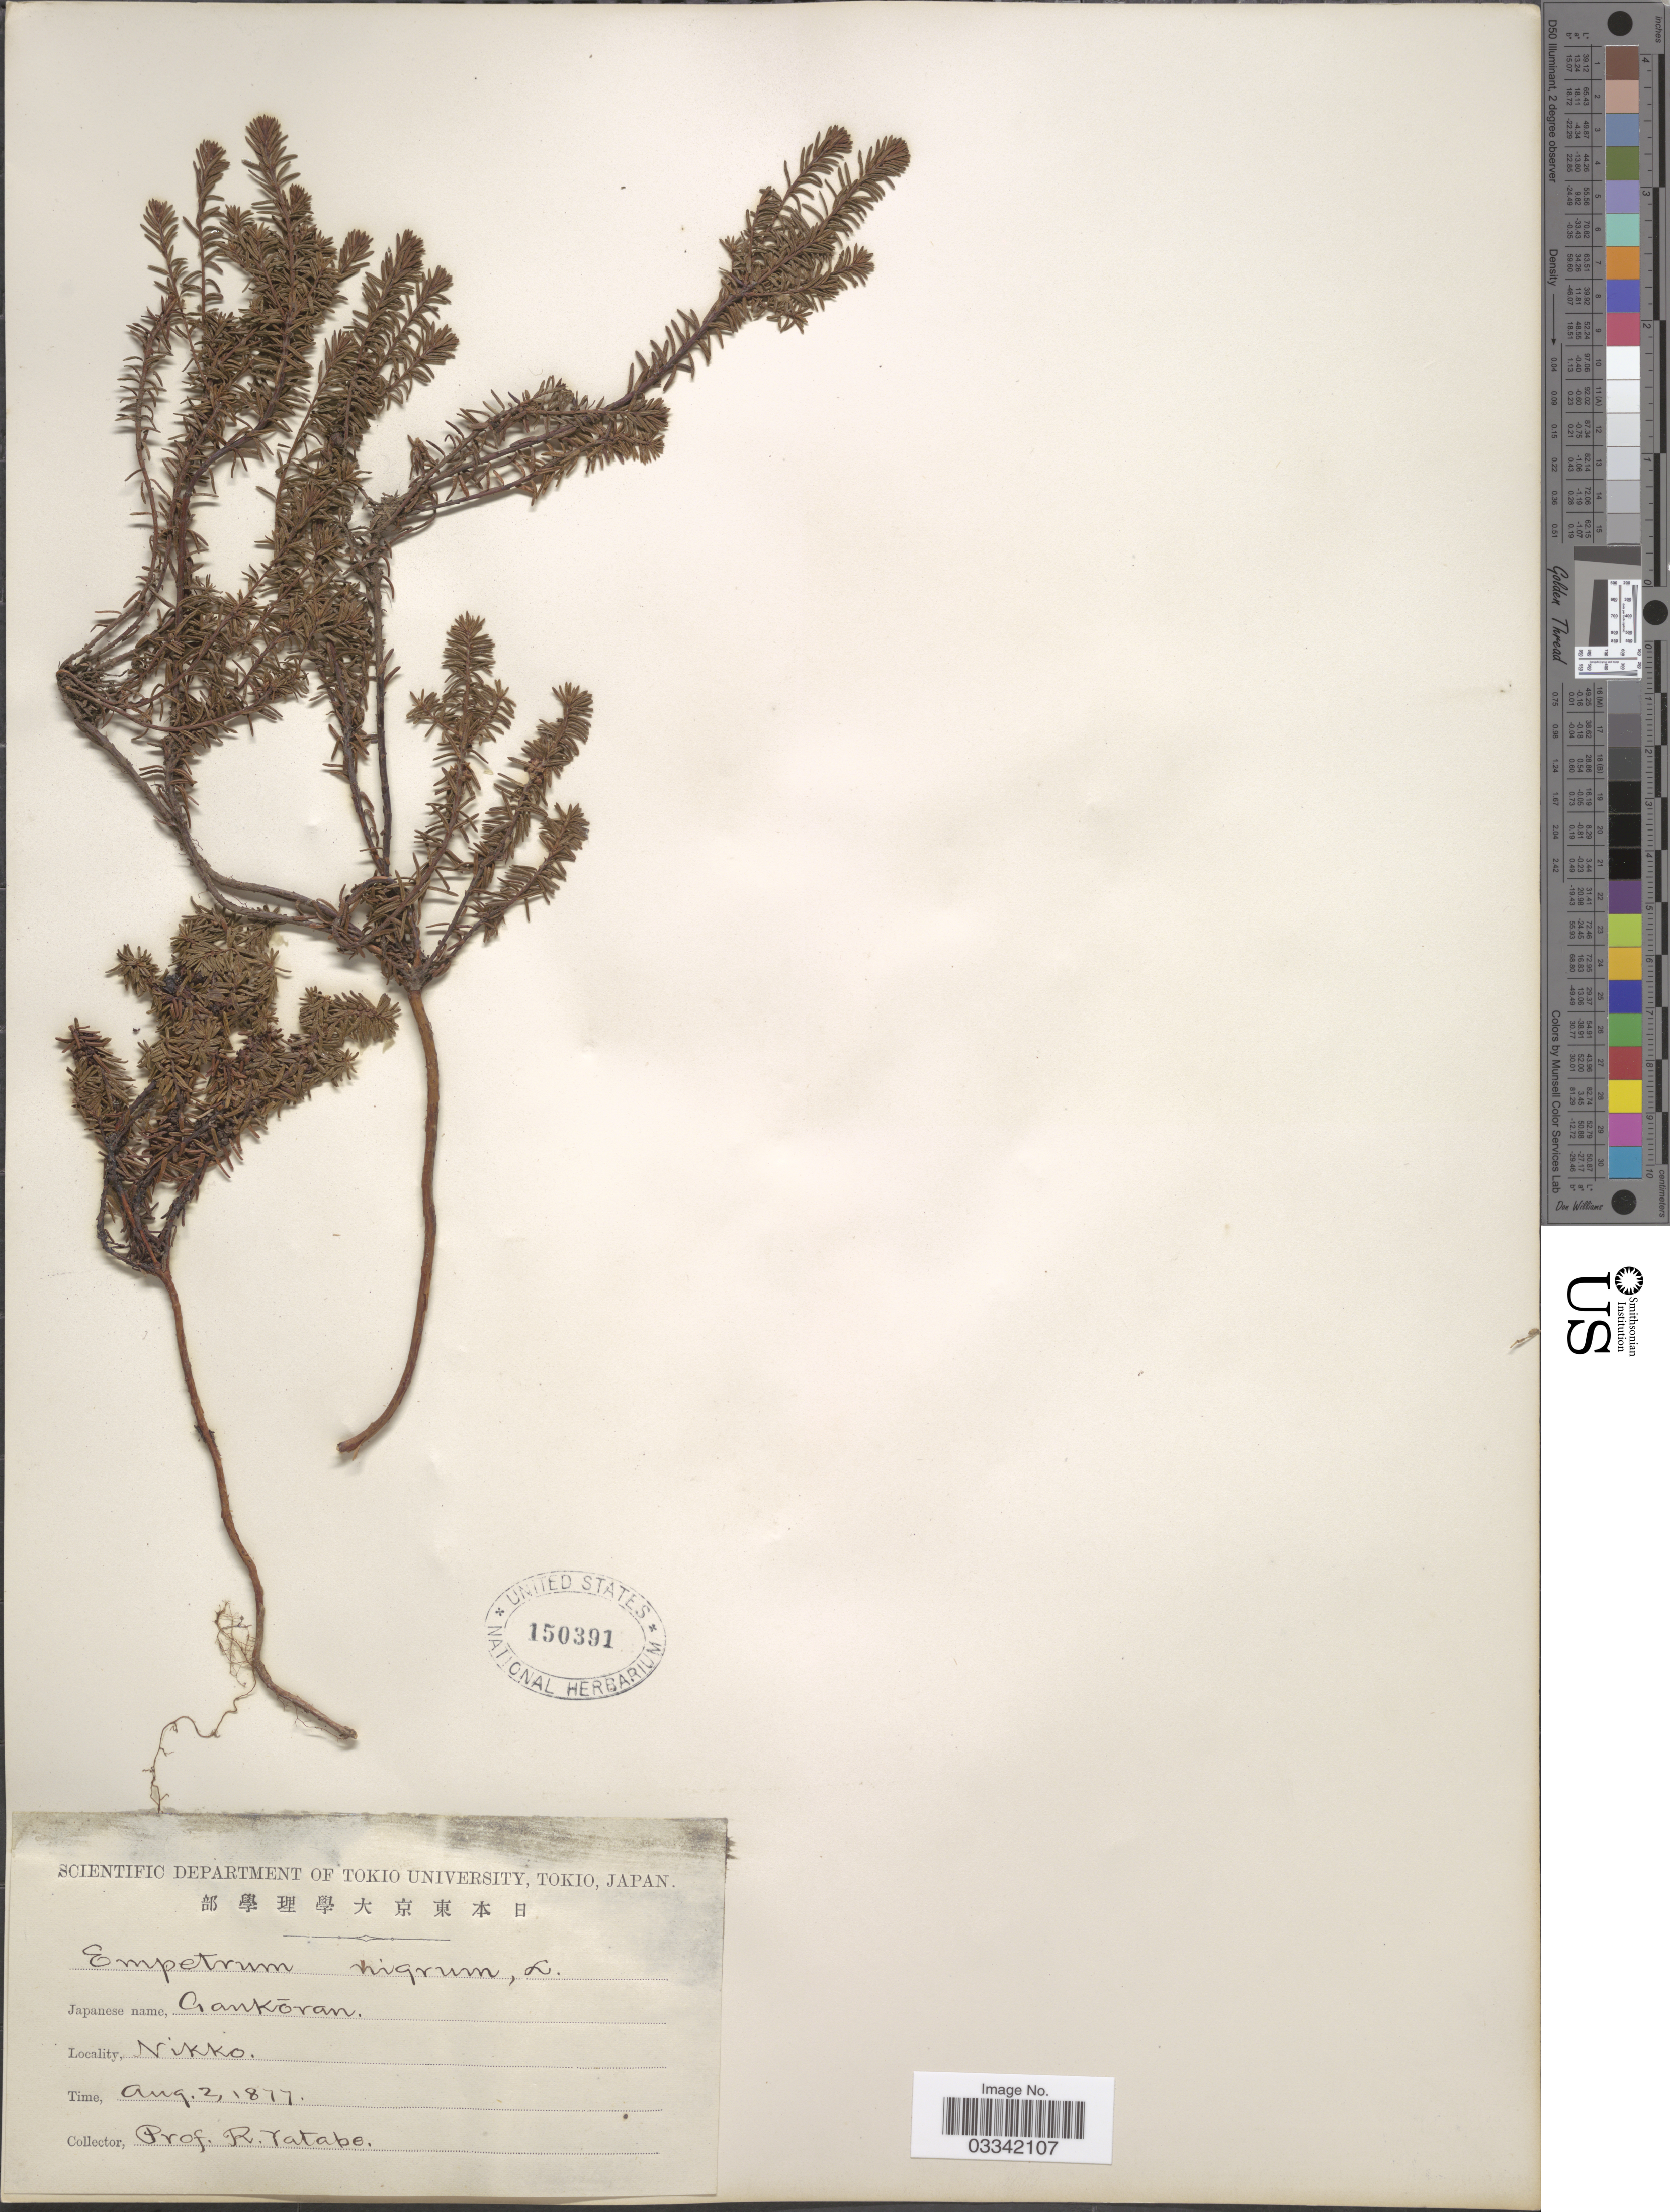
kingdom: Plantae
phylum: Tracheophyta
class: Magnoliopsida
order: Ericales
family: Ericaceae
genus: Empetrum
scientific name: Empetrum nigrum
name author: L.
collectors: R. Yatabe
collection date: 1877-08-02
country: Japan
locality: Nikko.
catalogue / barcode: US 150391